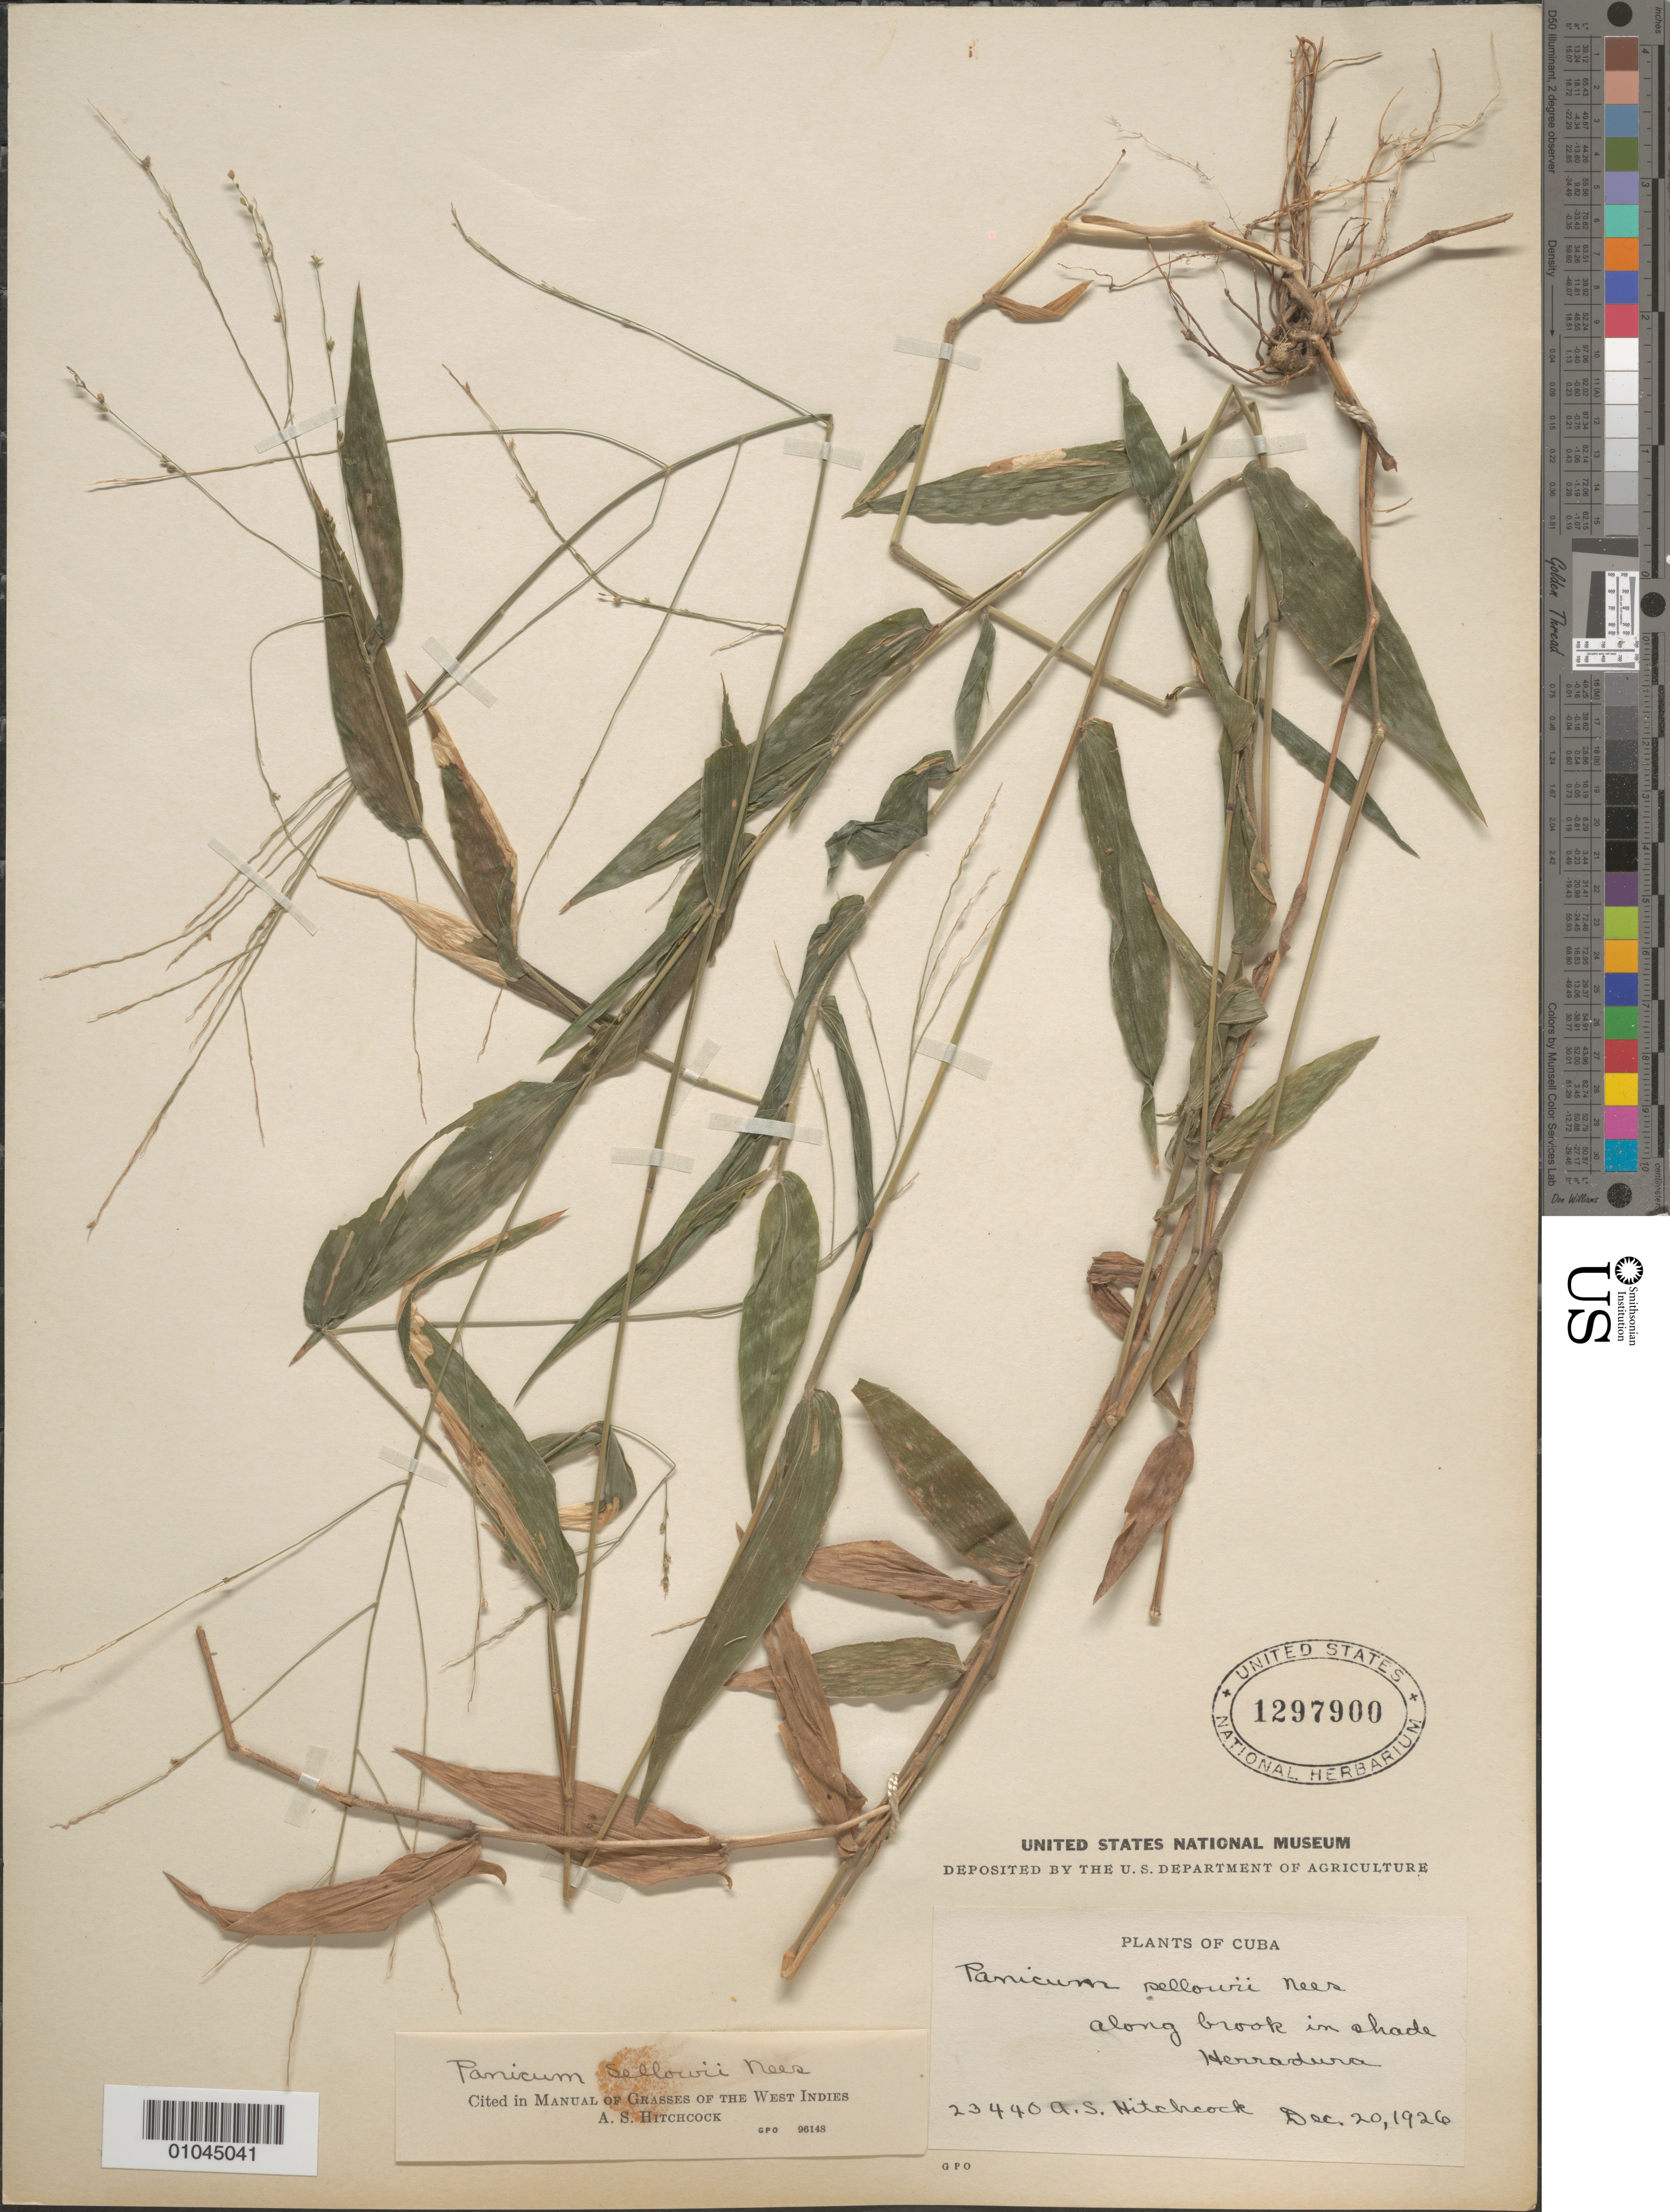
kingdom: Plantae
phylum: Tracheophyta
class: Liliopsida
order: Poales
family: Poaceae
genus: Panicum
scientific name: Panicum sellowii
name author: Nees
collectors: A. S. Hitchcock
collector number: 23440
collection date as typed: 20 Dec 1926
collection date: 1926-12-20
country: Cuba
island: Cuba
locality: Herradura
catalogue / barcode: US 1297900